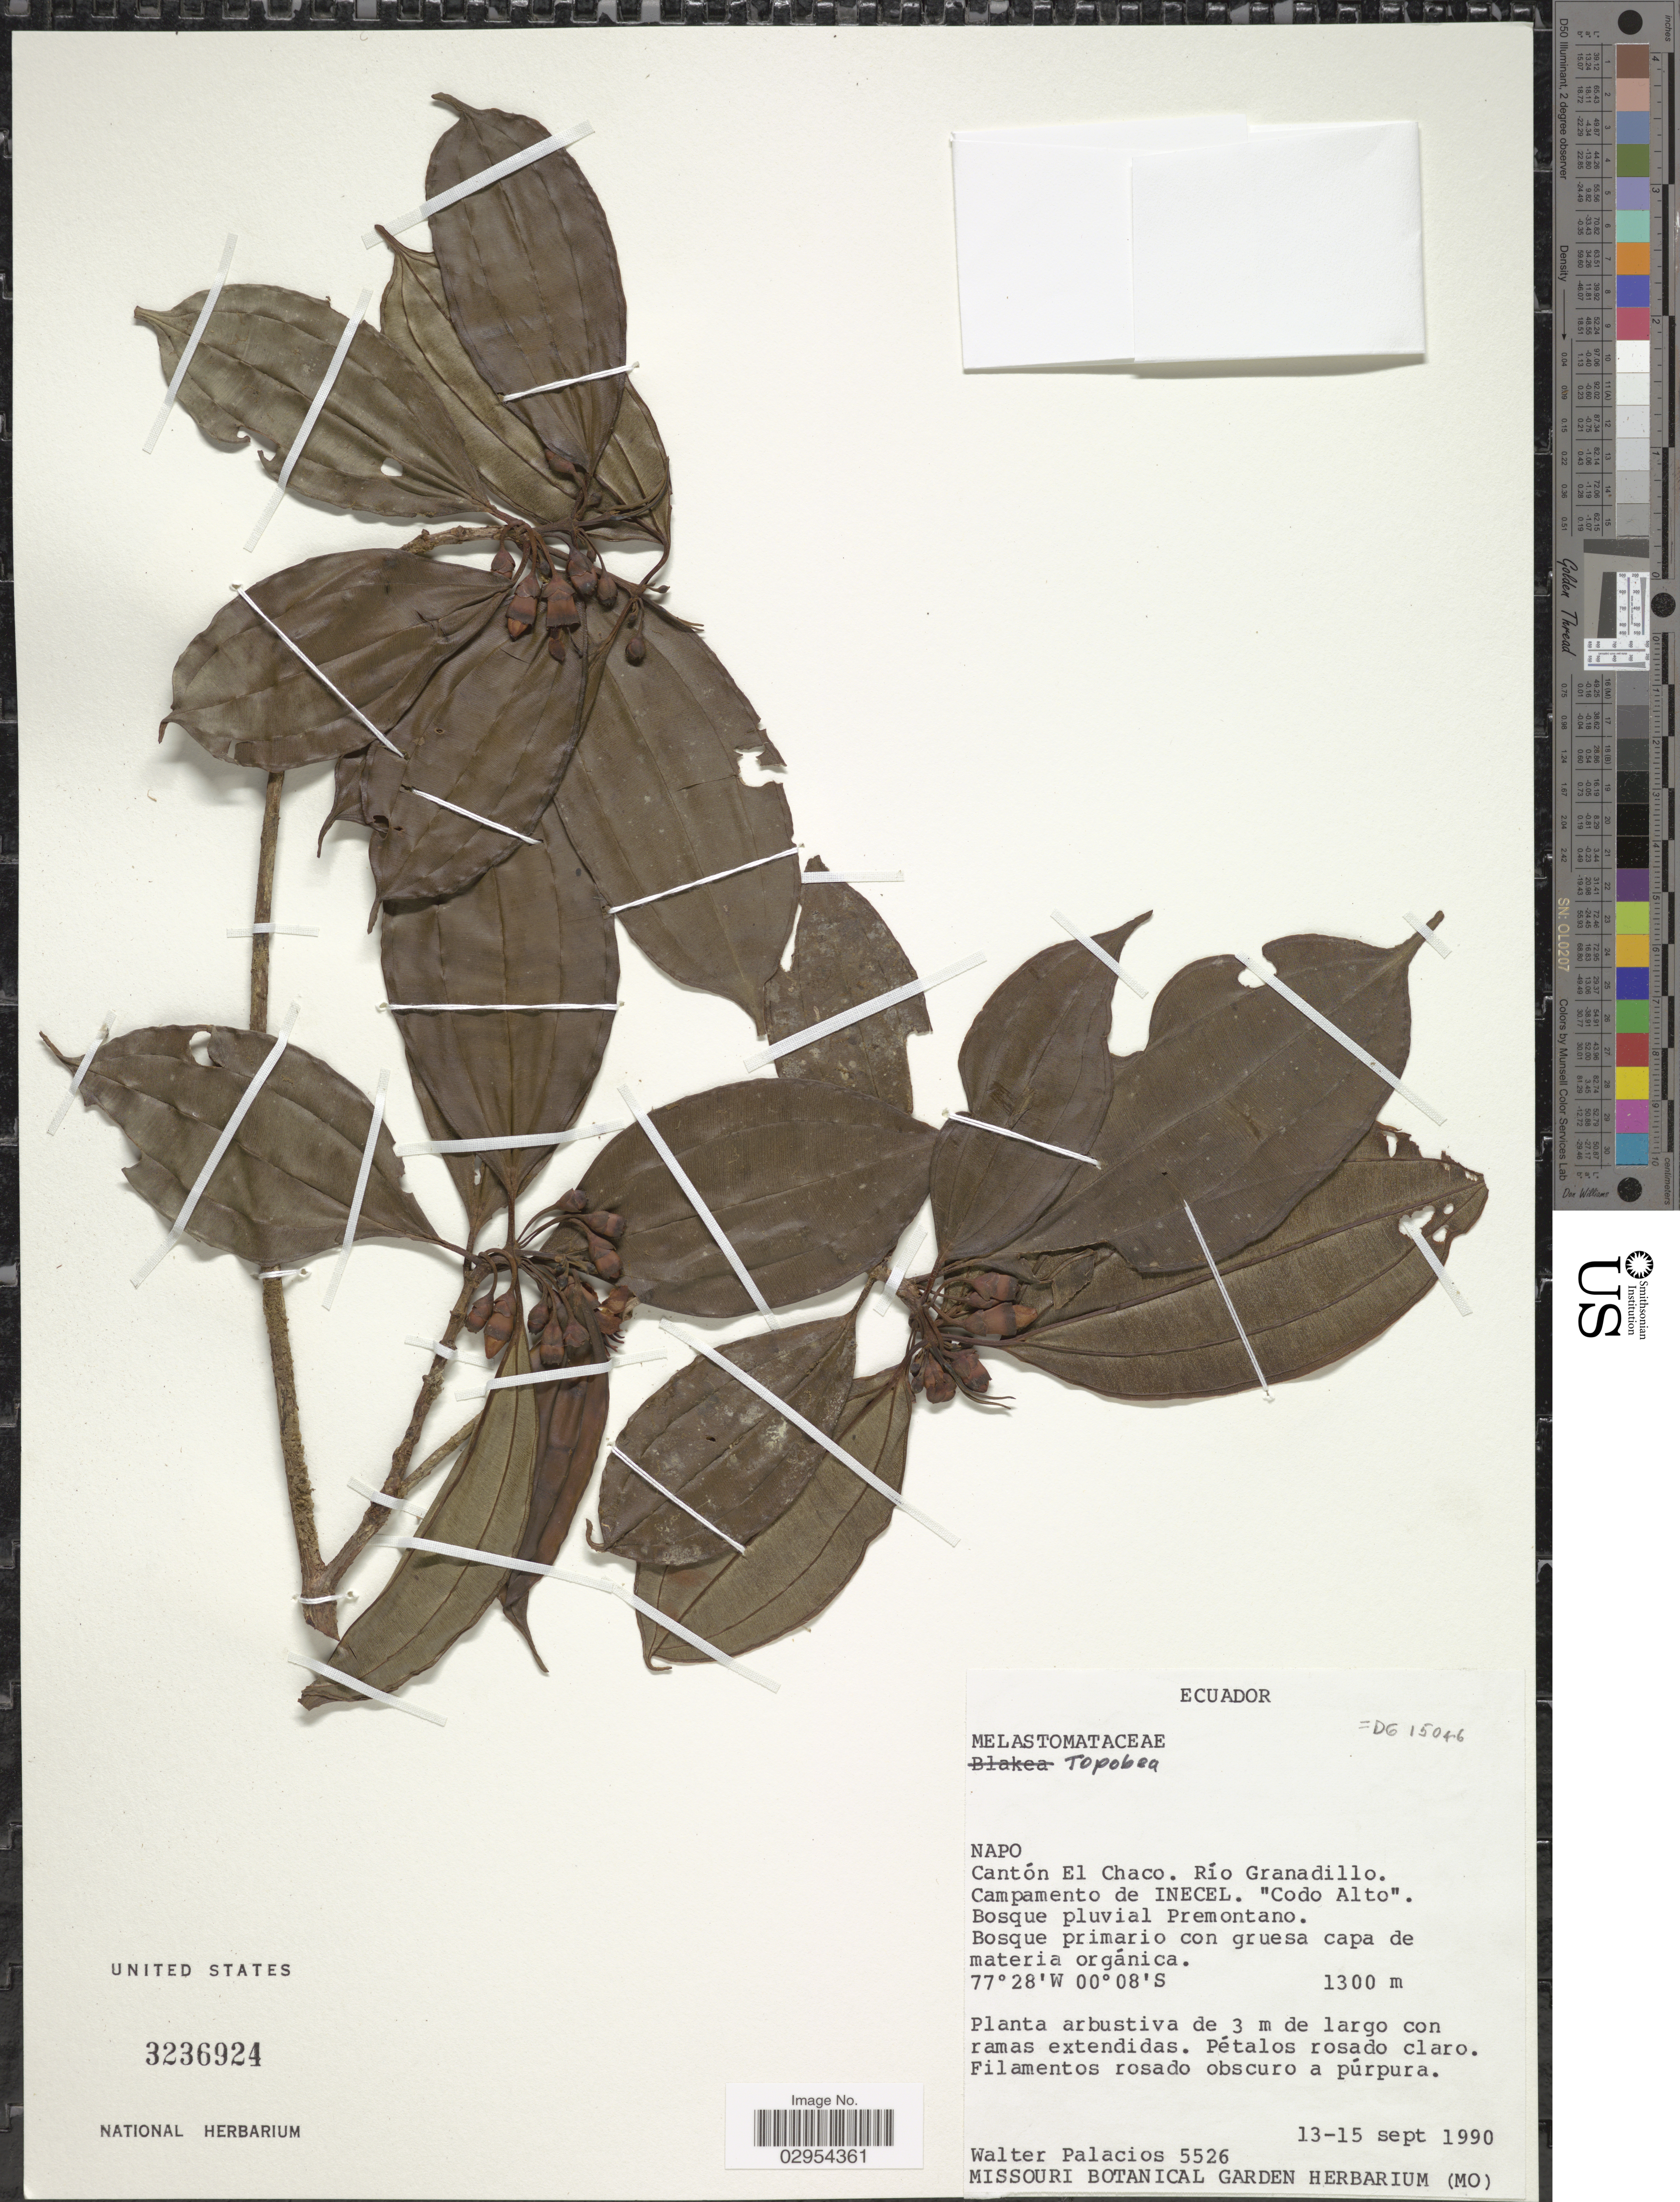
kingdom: Plantae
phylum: Tracheophyta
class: Magnoliopsida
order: Myrtales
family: Melastomataceae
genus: Topobea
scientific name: Topobea sp.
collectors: W. Palacios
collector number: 5526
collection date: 1990-09-13/1990-09-15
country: Ecuador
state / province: Napo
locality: Cantón El Chaco. Río Granadillo. Campamento de INECEL. "Codo Alto".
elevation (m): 1300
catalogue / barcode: US 3236924